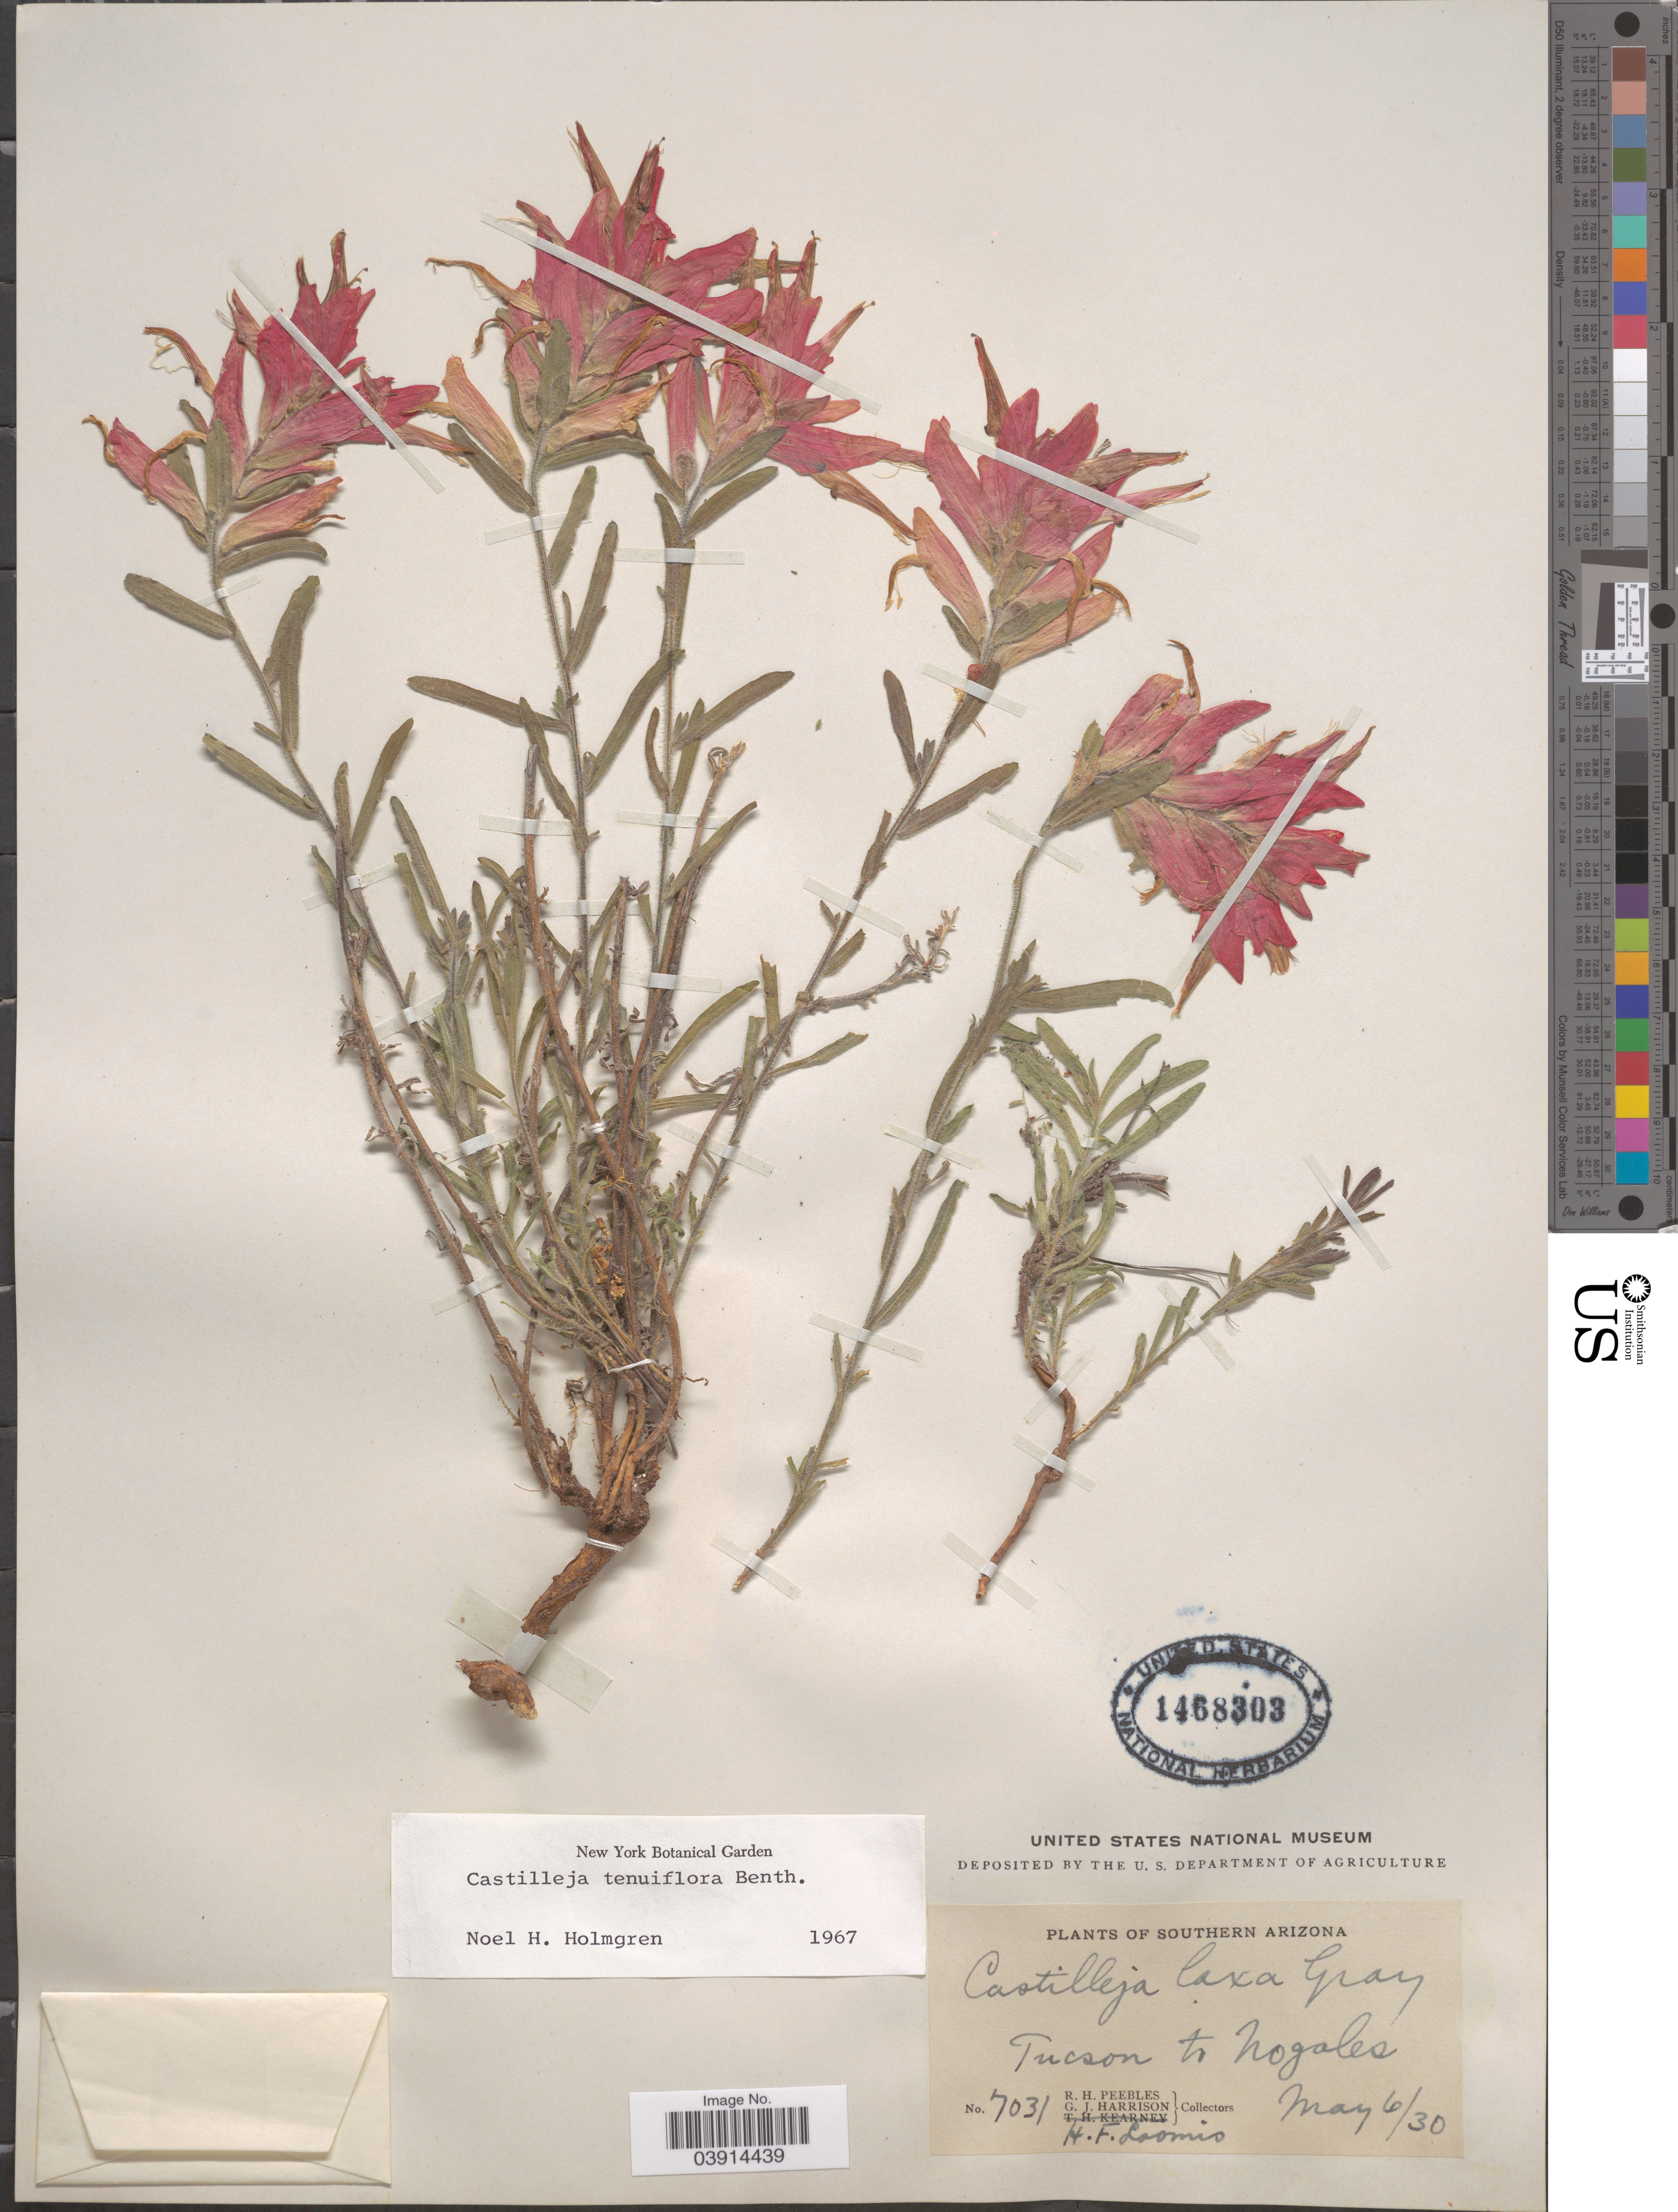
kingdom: Plantae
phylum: Tracheophyta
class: Magnoliopsida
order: Lamiales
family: Orobanchaceae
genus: Castilleja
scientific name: Castilleja tenuiflora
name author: Benth.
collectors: R. H. Peebles, G. J. Harrison & H. F. Loomis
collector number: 7031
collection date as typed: Transcribed d/m/y: 6/5/30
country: United States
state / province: Arizona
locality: Southern Arizona. Tucson to Nogales.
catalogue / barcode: US 1468303